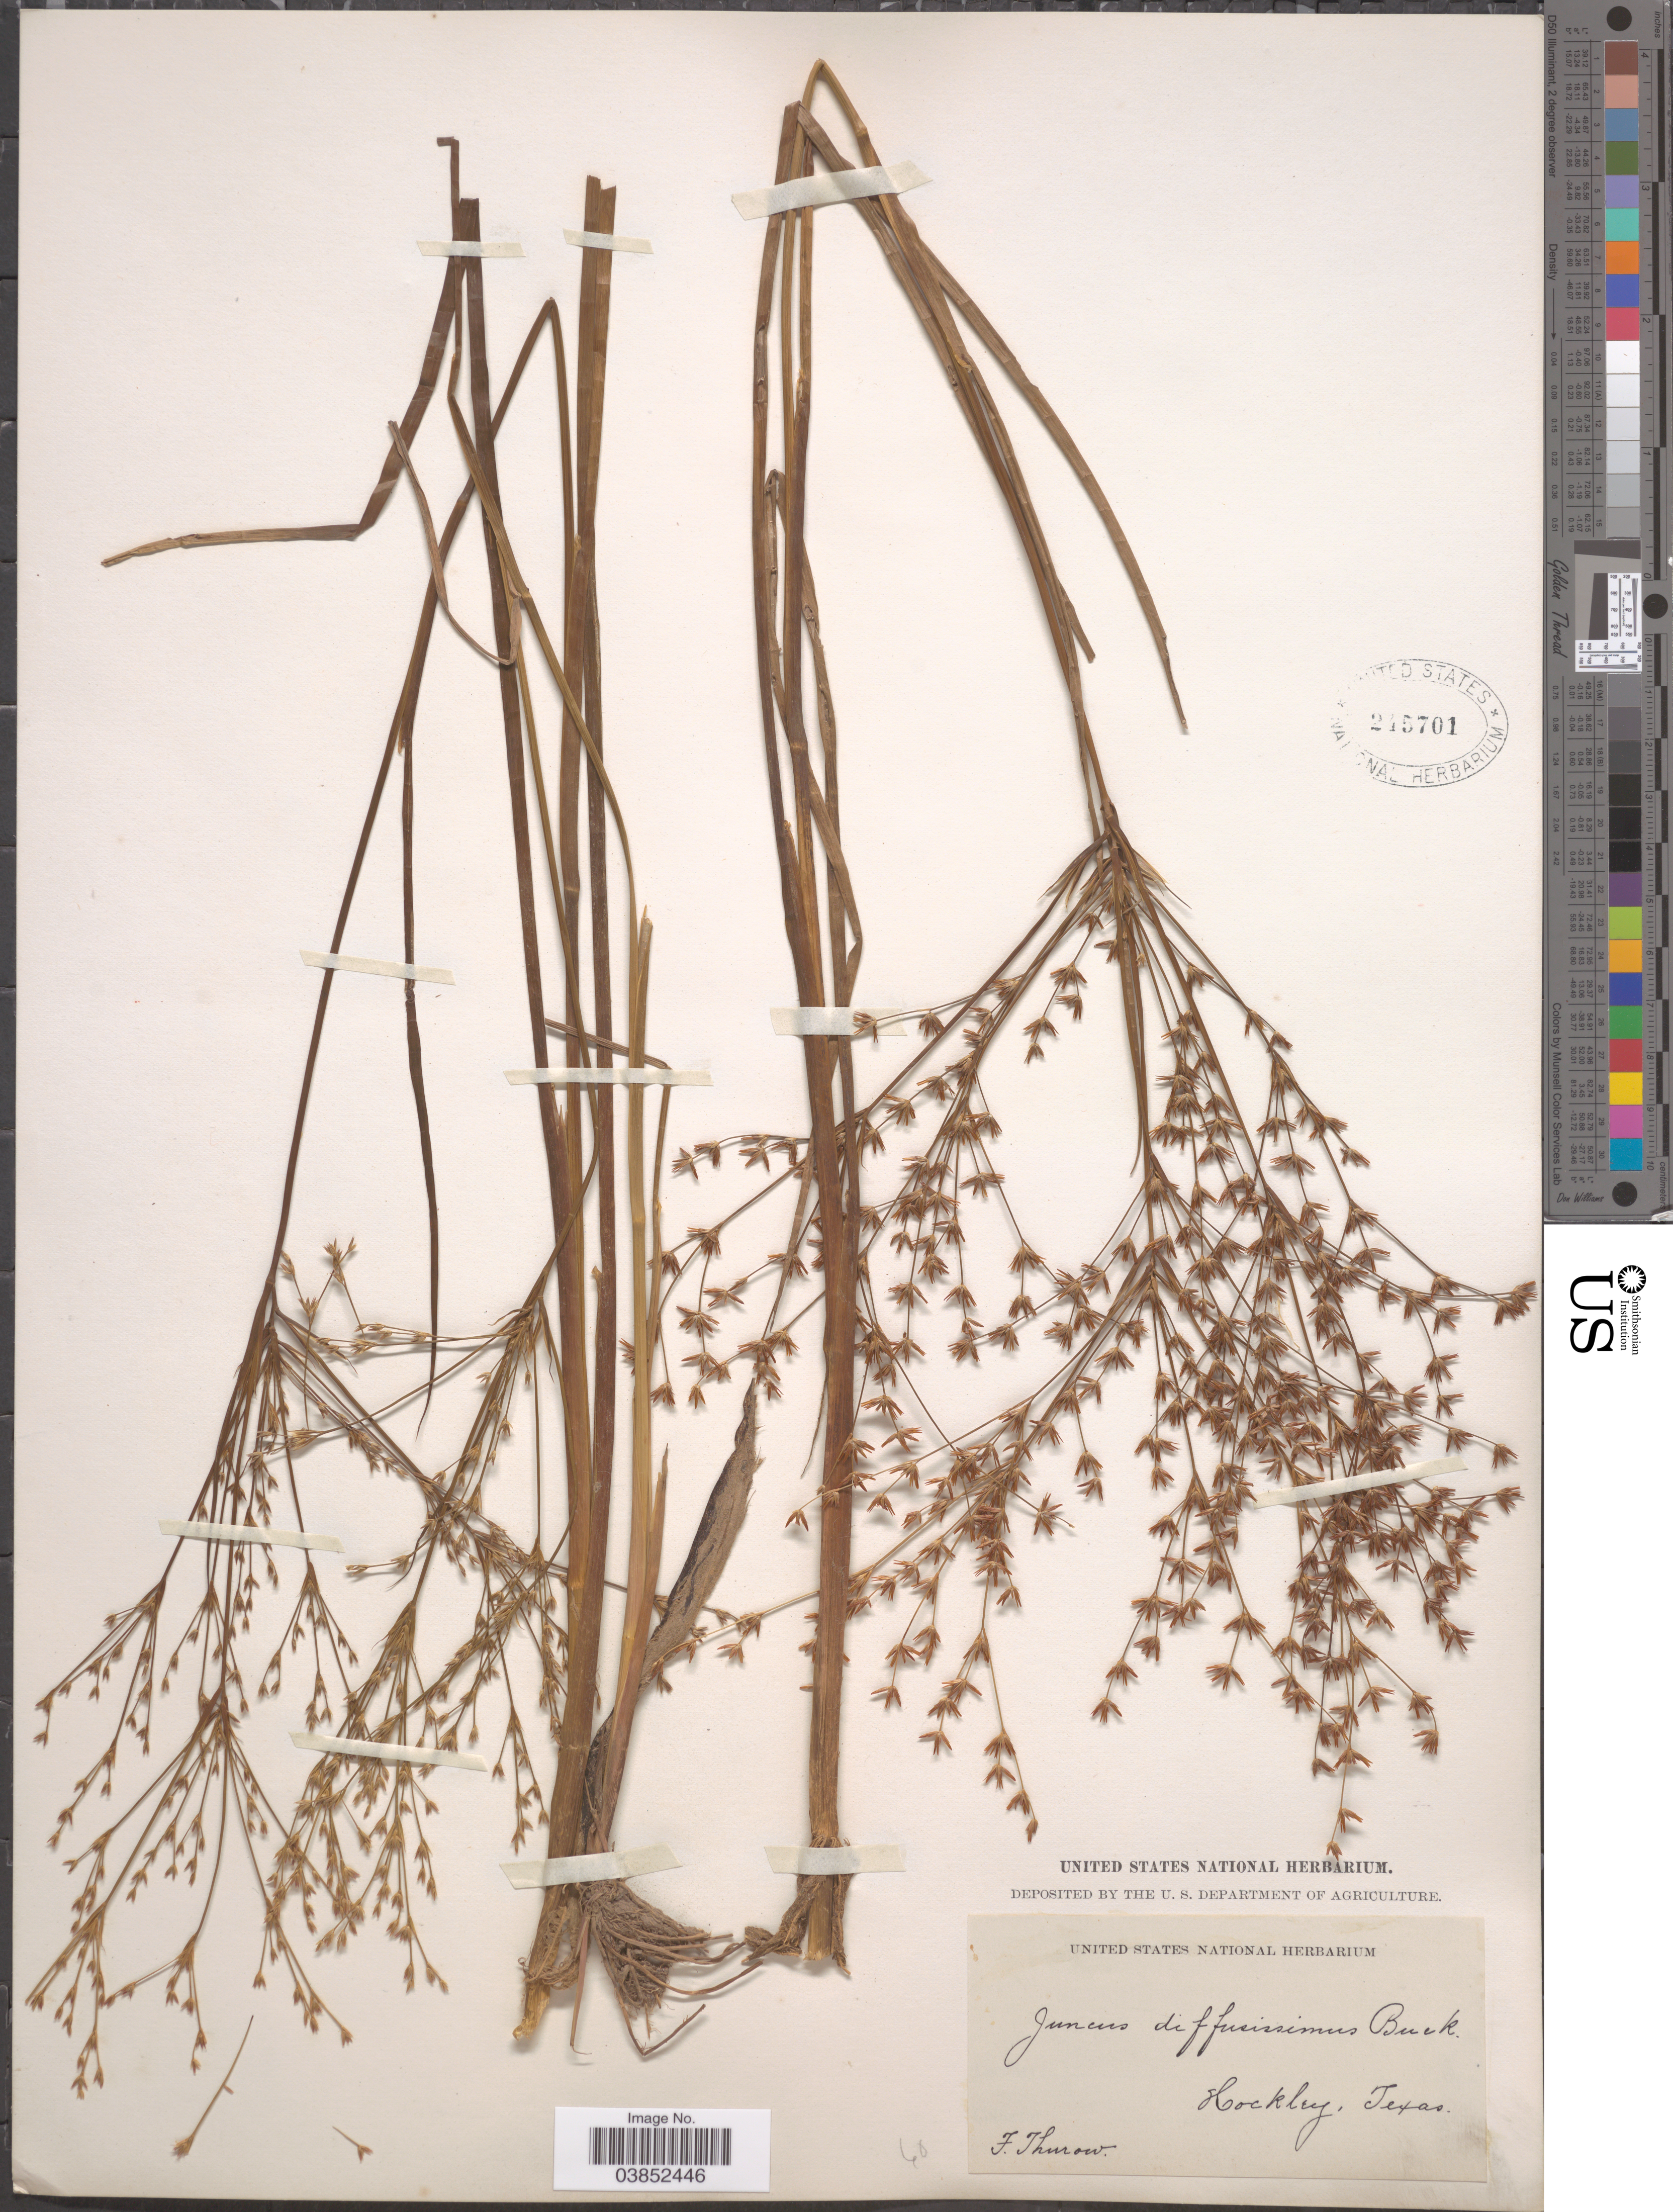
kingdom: Plantae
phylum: Tracheophyta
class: Liliopsida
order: Poales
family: Juncaceae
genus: Juncus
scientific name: Juncus diffusissimus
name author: Buckley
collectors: F. W. Thurow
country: United States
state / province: Texas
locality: Hockley.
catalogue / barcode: US 245701